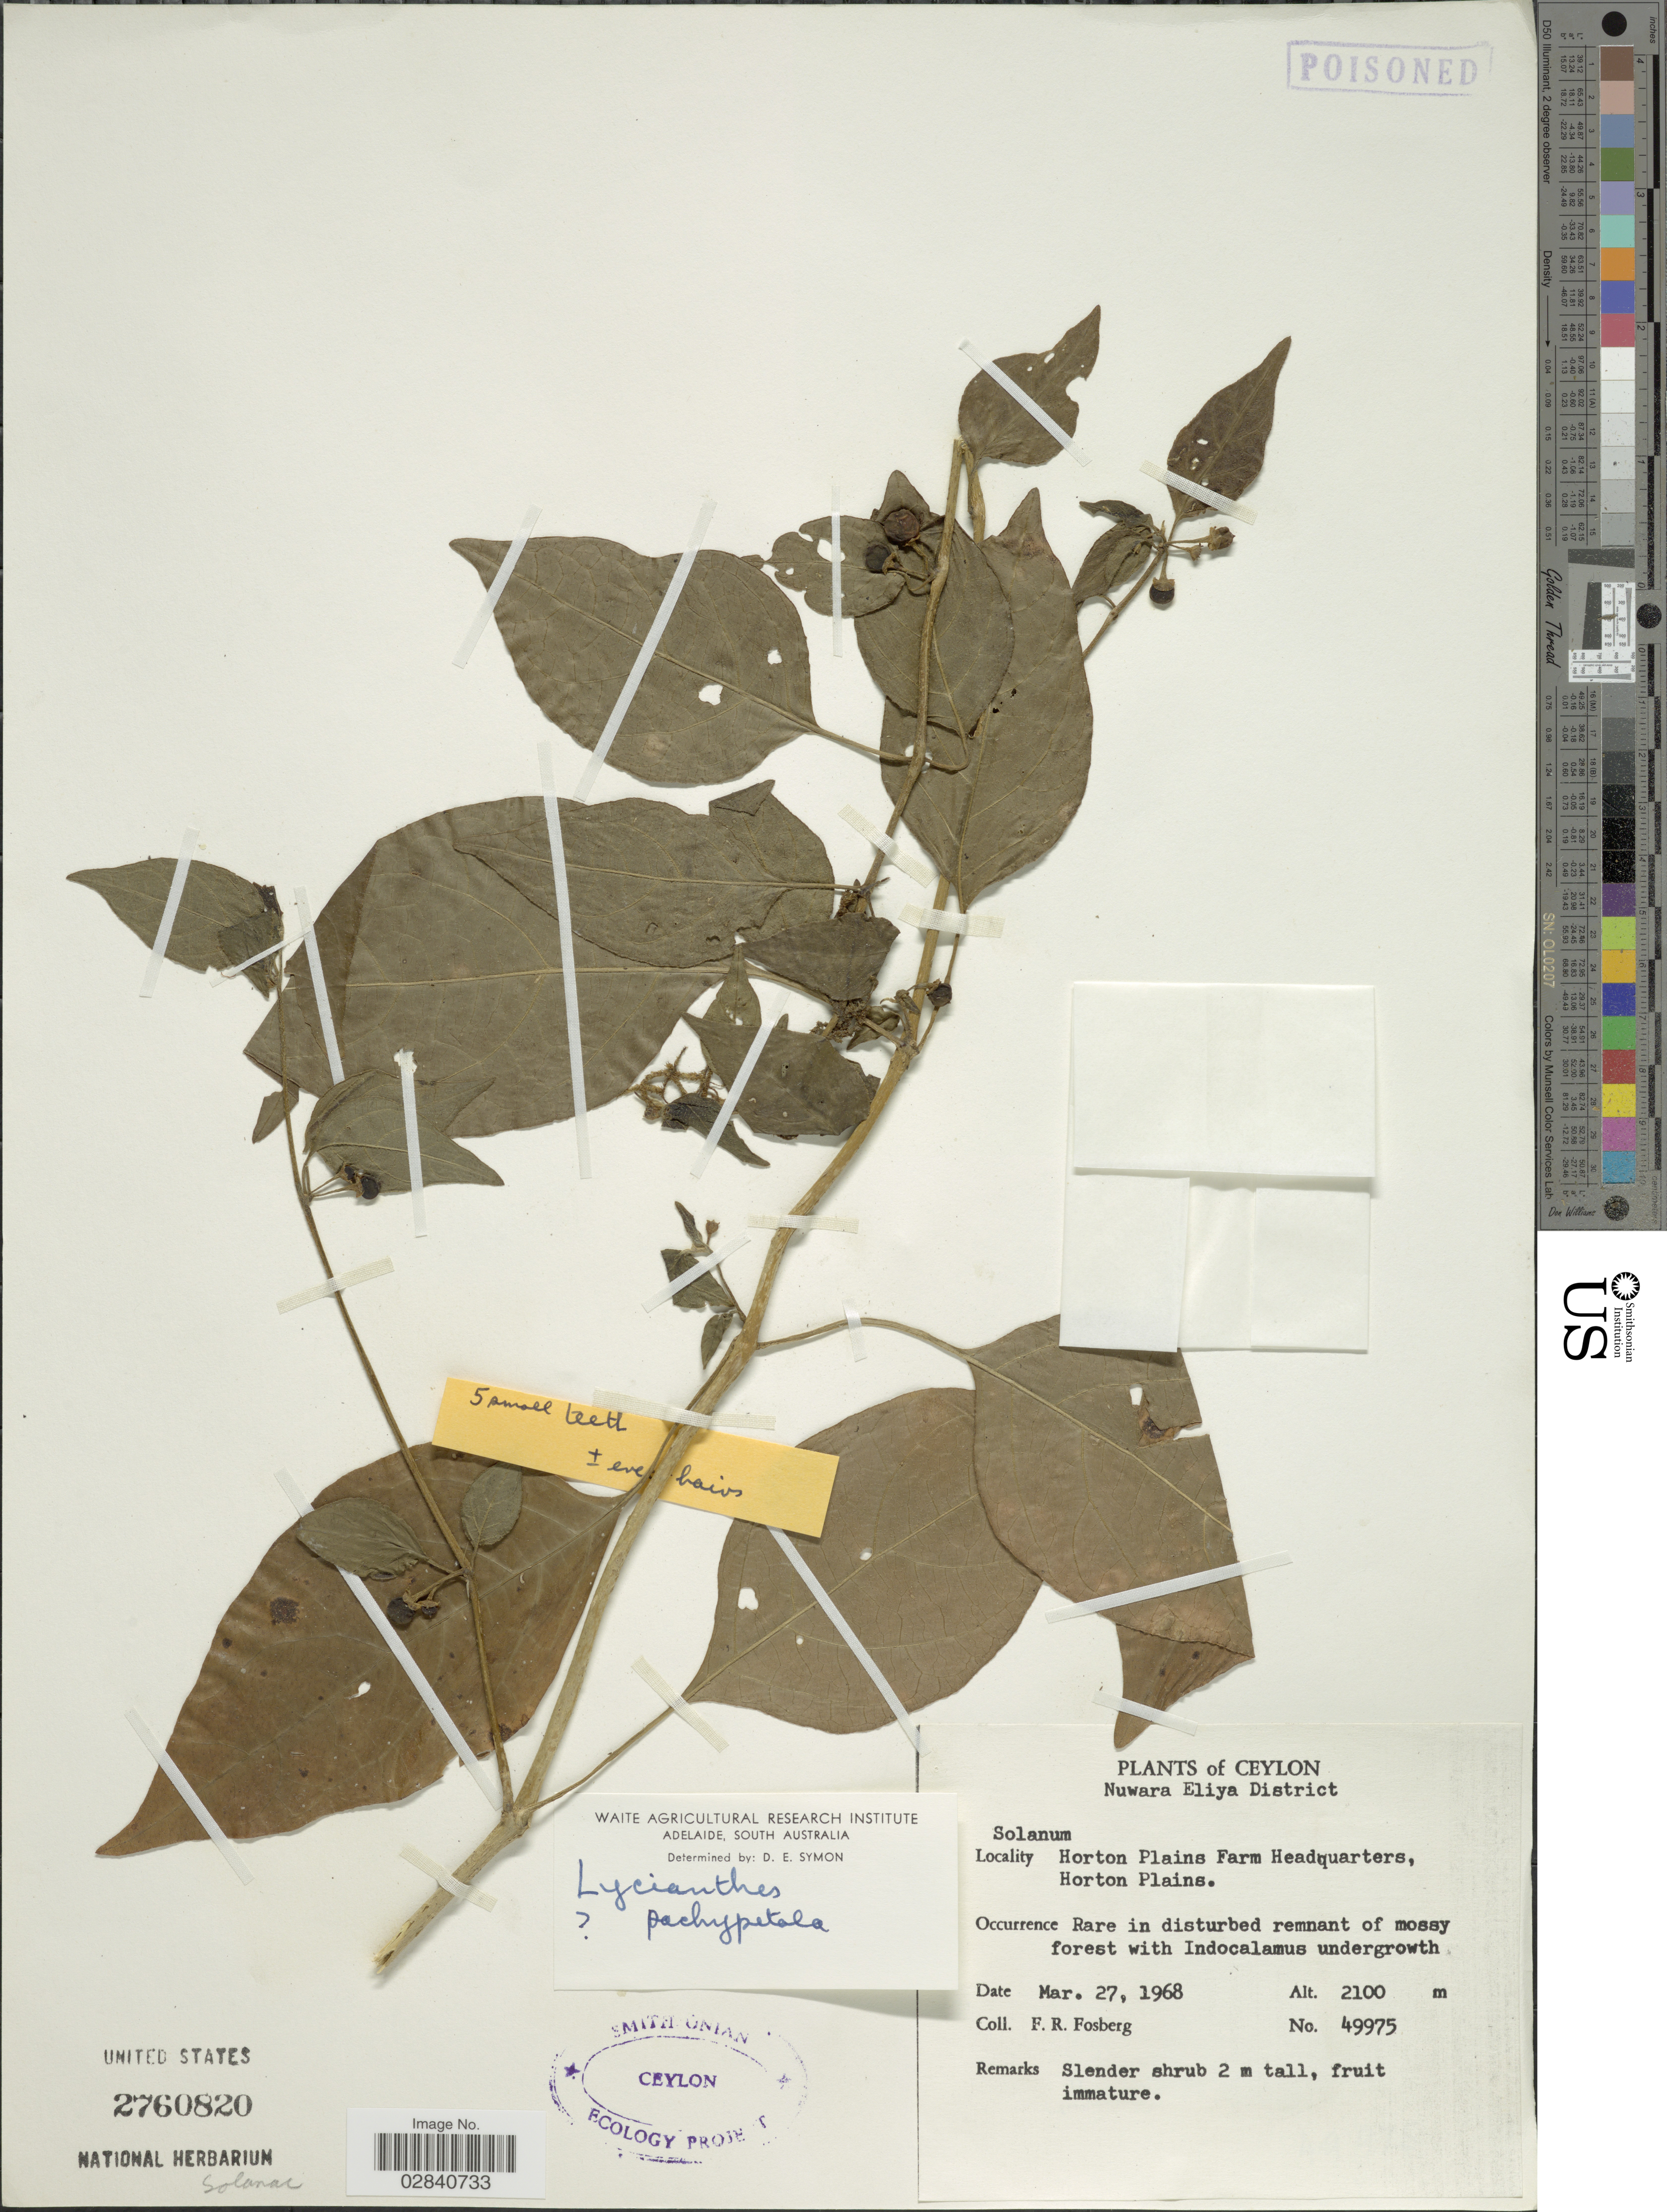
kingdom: Plantae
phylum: Tracheophyta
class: Magnoliopsida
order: Solanales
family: Solanaceae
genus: Lycianthes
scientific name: Lycianthes laevis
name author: (Dunal) Bitter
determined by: Knapp, S. D.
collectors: F. R. Fosberg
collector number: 49975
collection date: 1968-03-27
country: Sri Lanka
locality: Ceylon. Nuwara Eliya District. Horton Plains Farm Headquarters, Horton Plains.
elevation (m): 2100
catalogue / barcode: US 2760820